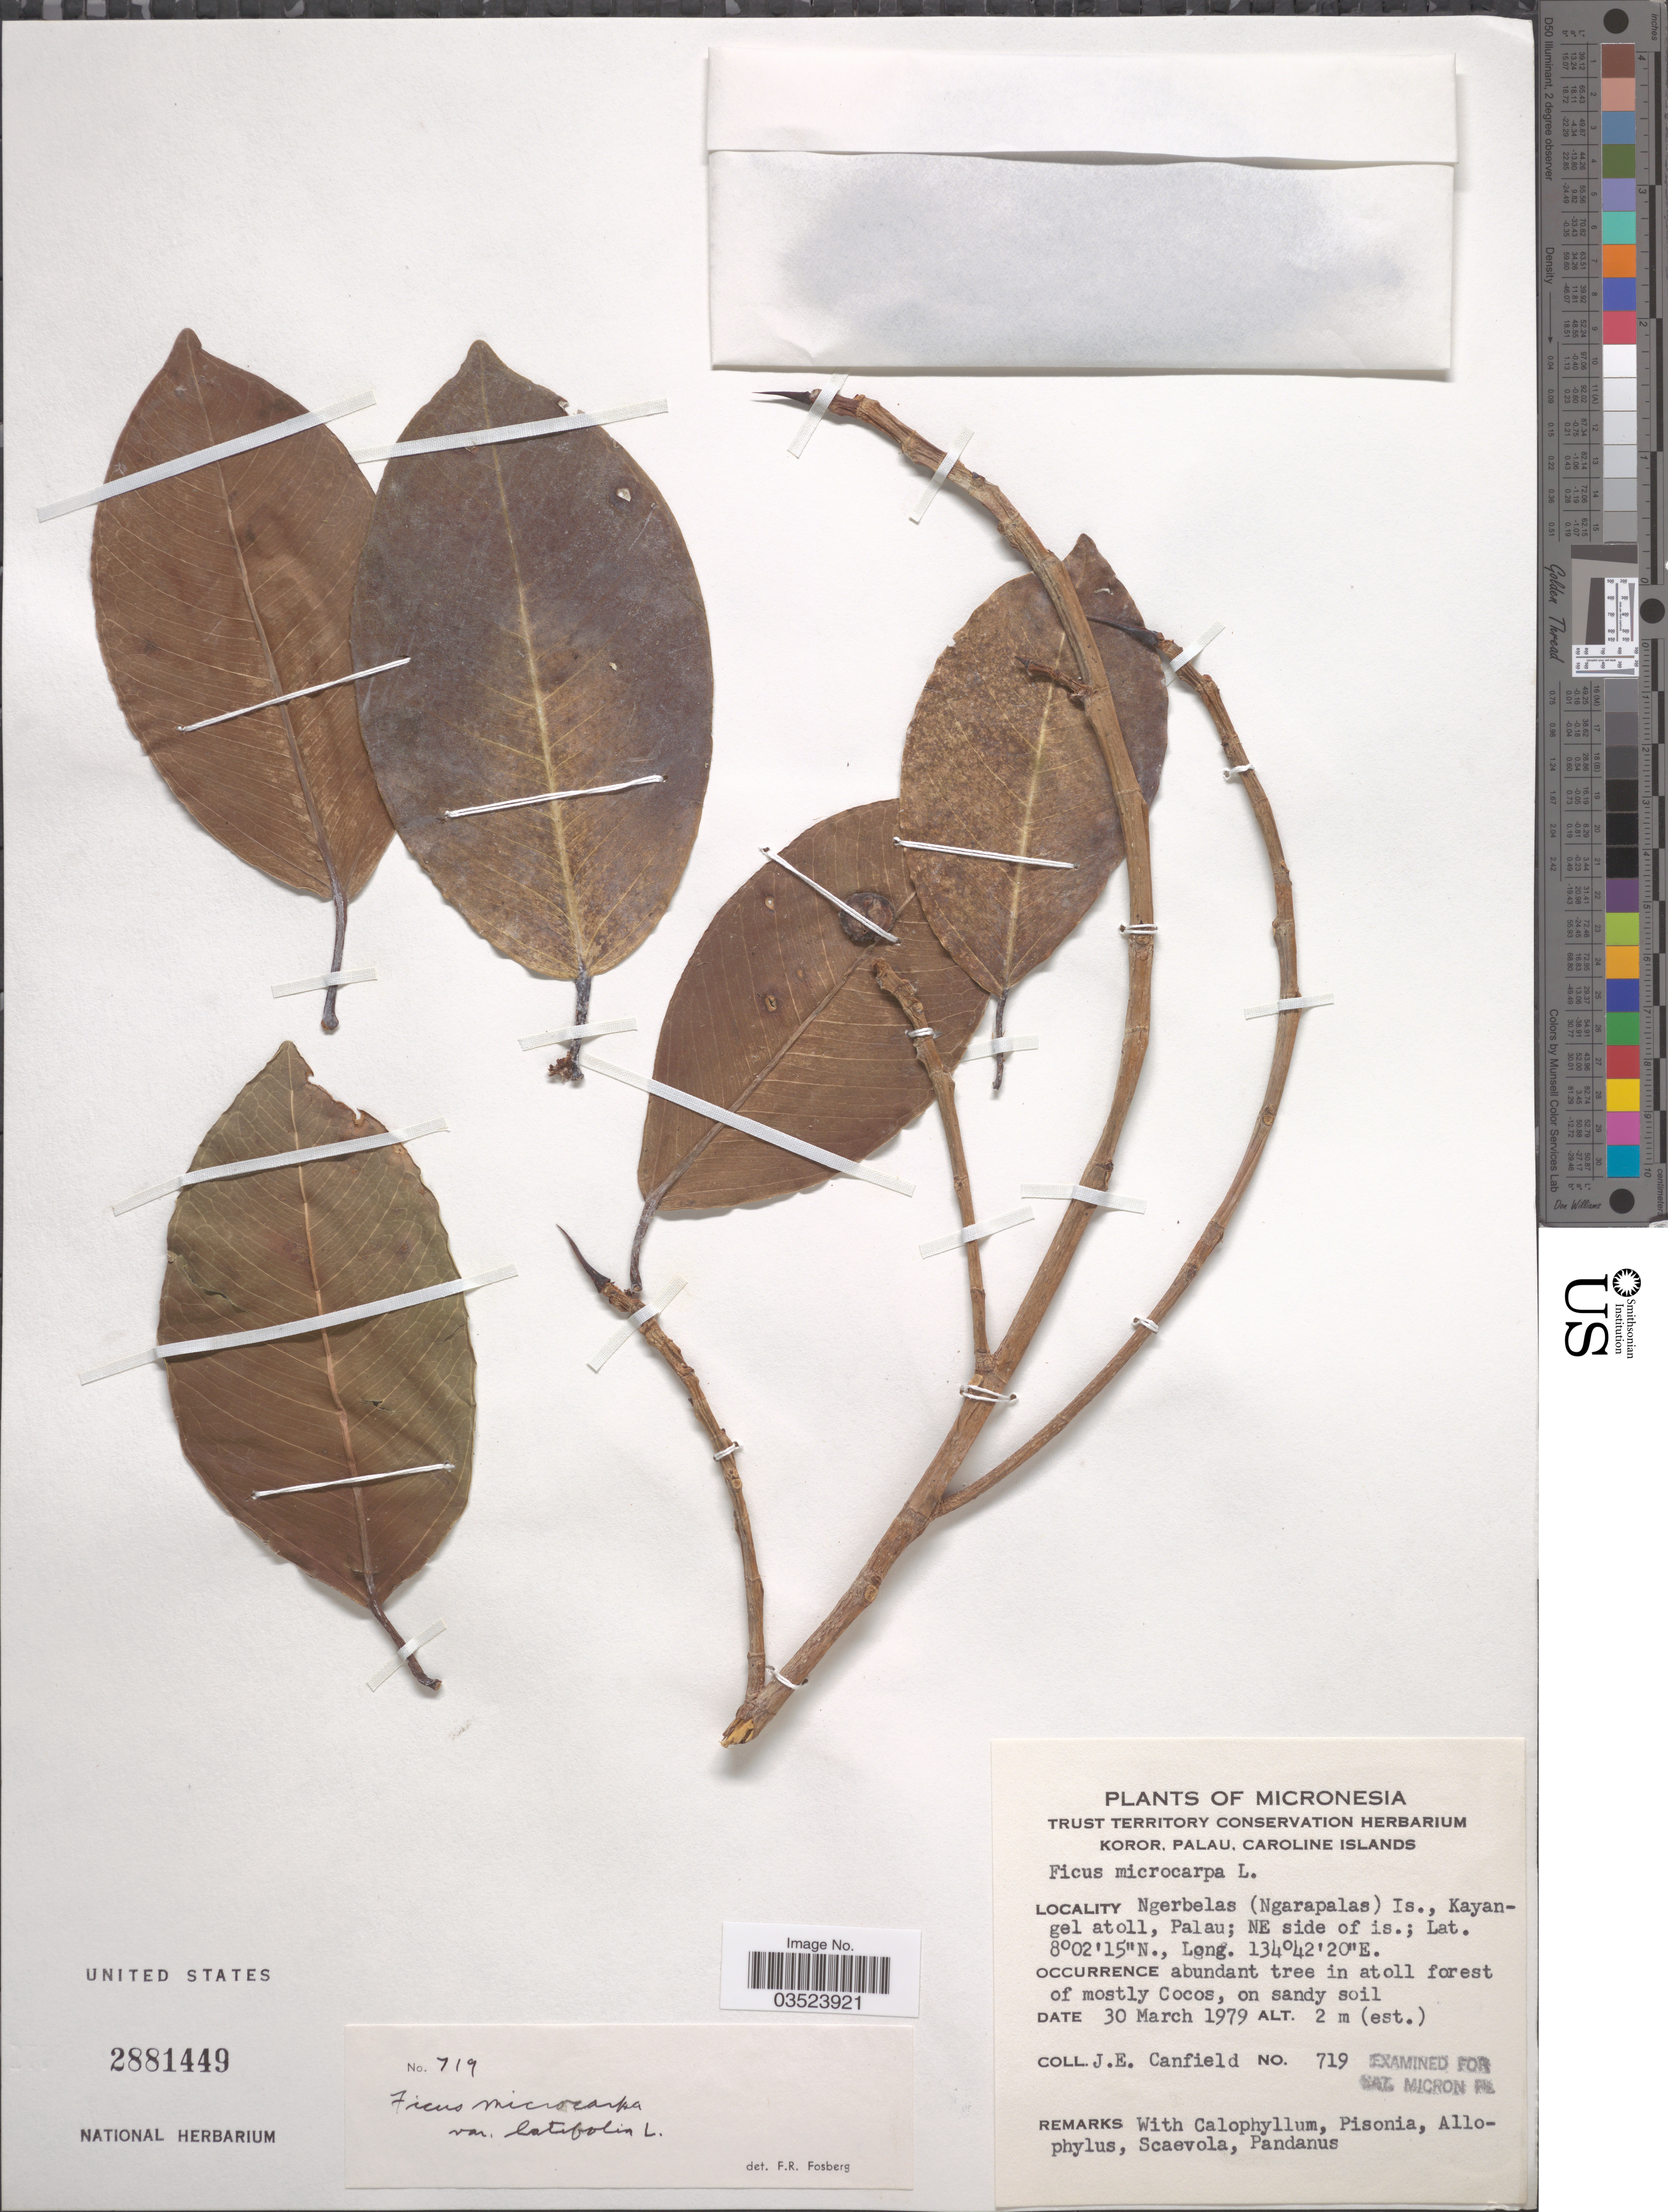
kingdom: Plantae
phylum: Tracheophyta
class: Magnoliopsida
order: Rosales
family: Moraceae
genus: Ficus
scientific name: Ficus microcarpa var. latifolia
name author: (Miq.) Corner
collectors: J. E. Canfield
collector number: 719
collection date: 1979-03-30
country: Micronesia, Federated States of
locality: Ngerbelas (Ngarapalas) Is., Kayangel atoll, Palau; NE side of is.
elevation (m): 2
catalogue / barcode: US 2881449